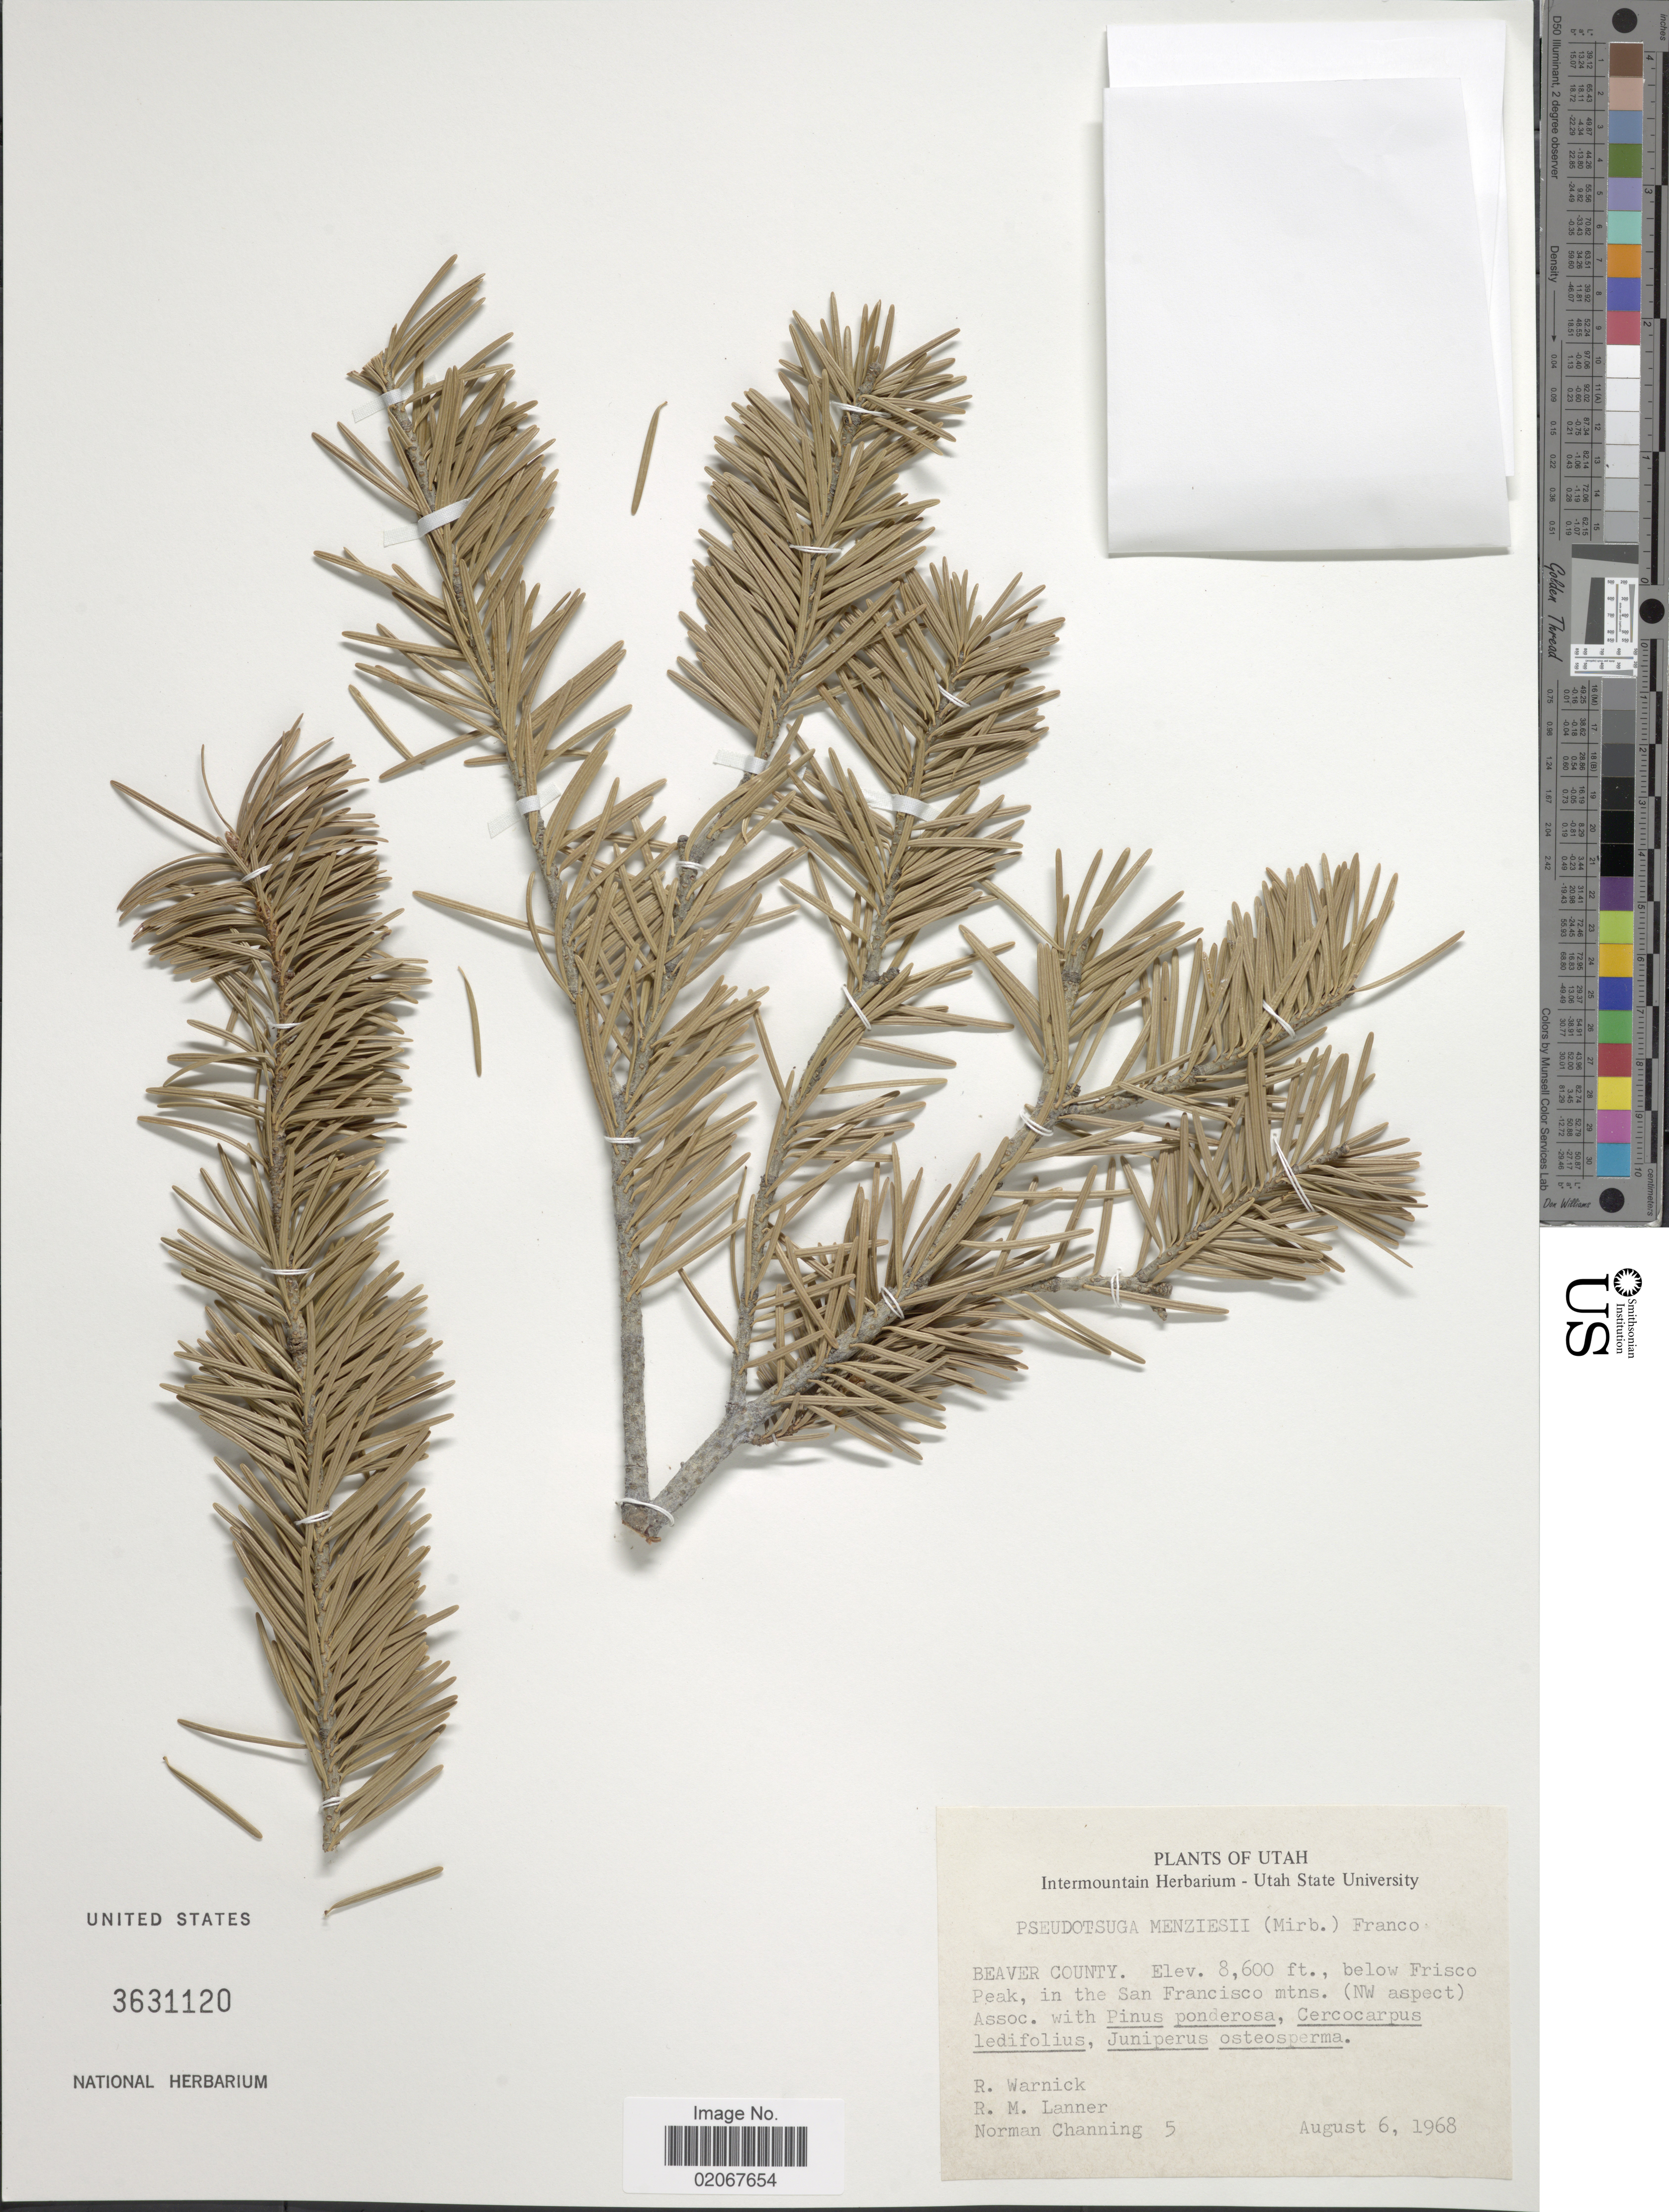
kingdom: Plantae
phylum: Tracheophyta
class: Pinopsida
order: Pinales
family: Pinaceae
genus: Pseudotsuga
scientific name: Pseudotsuga menziesii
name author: (Mirb.) Franco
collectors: R. Warnick, R. Lanner & N. Channing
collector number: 5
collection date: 1968-08-06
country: United States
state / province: Utah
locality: Beaver County. Below Frisco Peak, in the San Francisco mtns.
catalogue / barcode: US 3631120